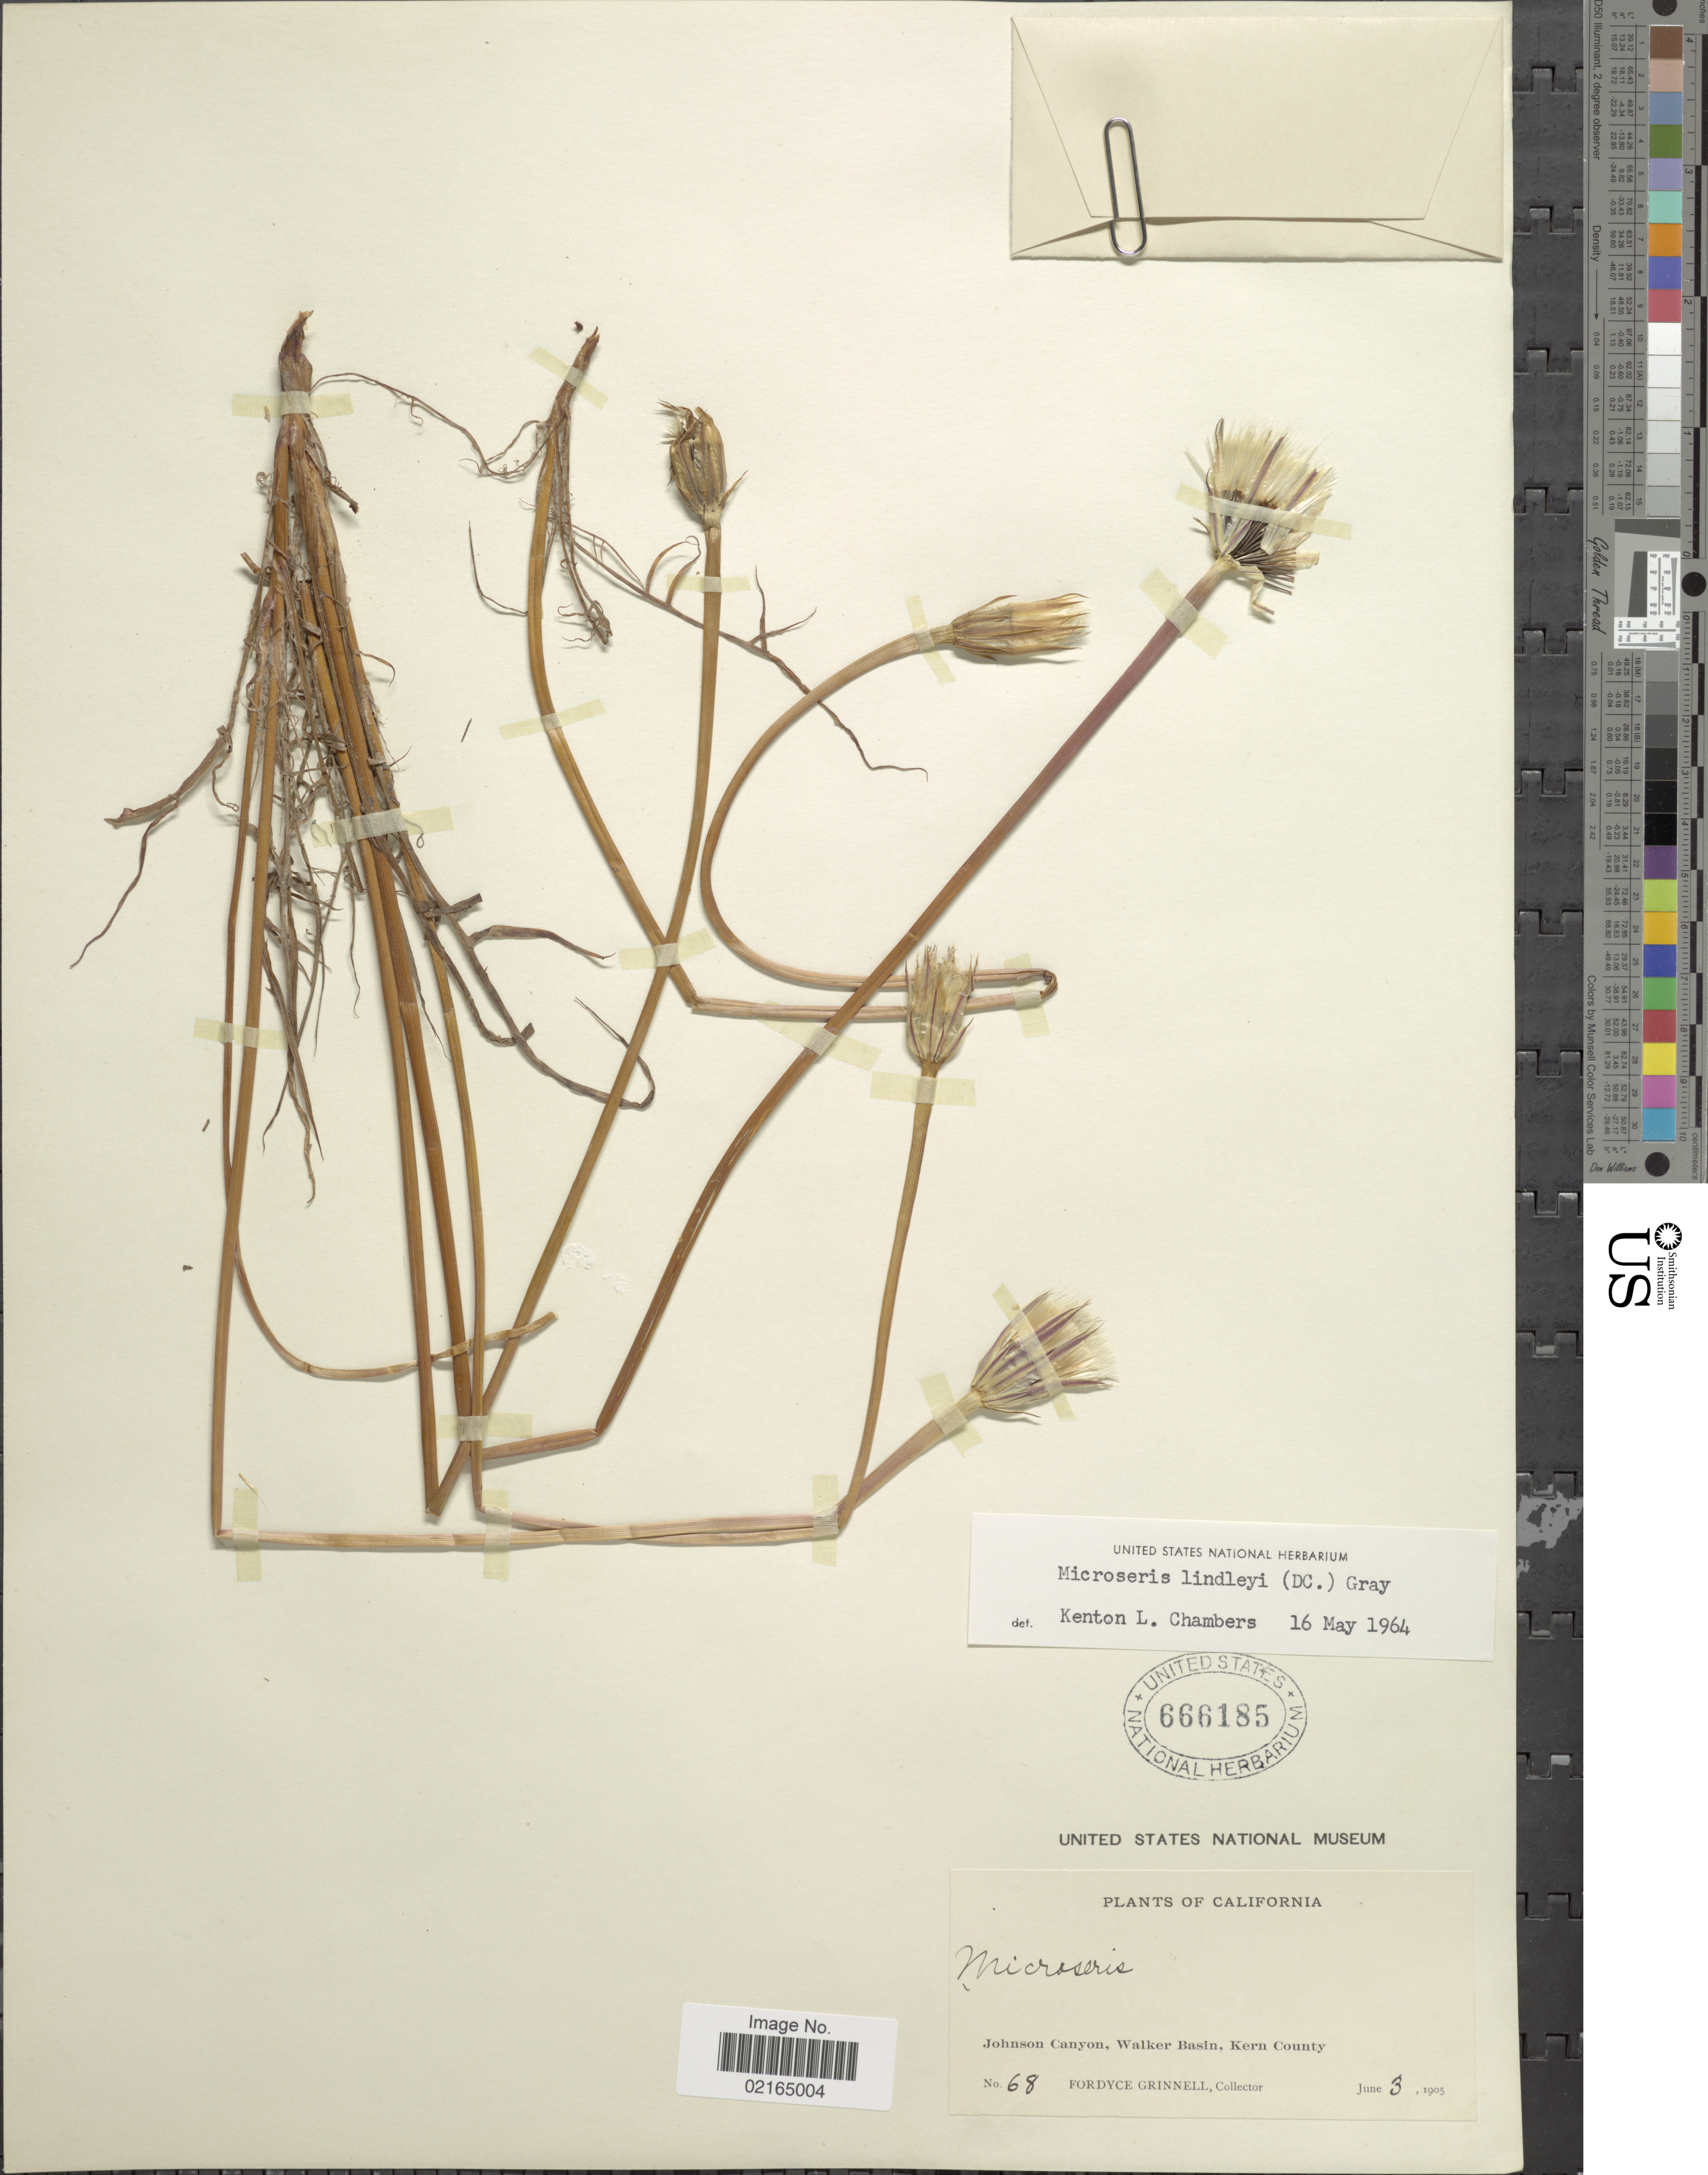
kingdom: Plantae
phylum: Tracheophyta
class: Magnoliopsida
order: Asterales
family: Asteraceae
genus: Uropappus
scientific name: Uropappus lindleyi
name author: (DC.) Nutt.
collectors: F. Grinnell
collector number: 68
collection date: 1905-06-03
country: United States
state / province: California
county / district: Kern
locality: Johnson Canyon, Walker Basin, Kern County.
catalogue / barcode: US 666185